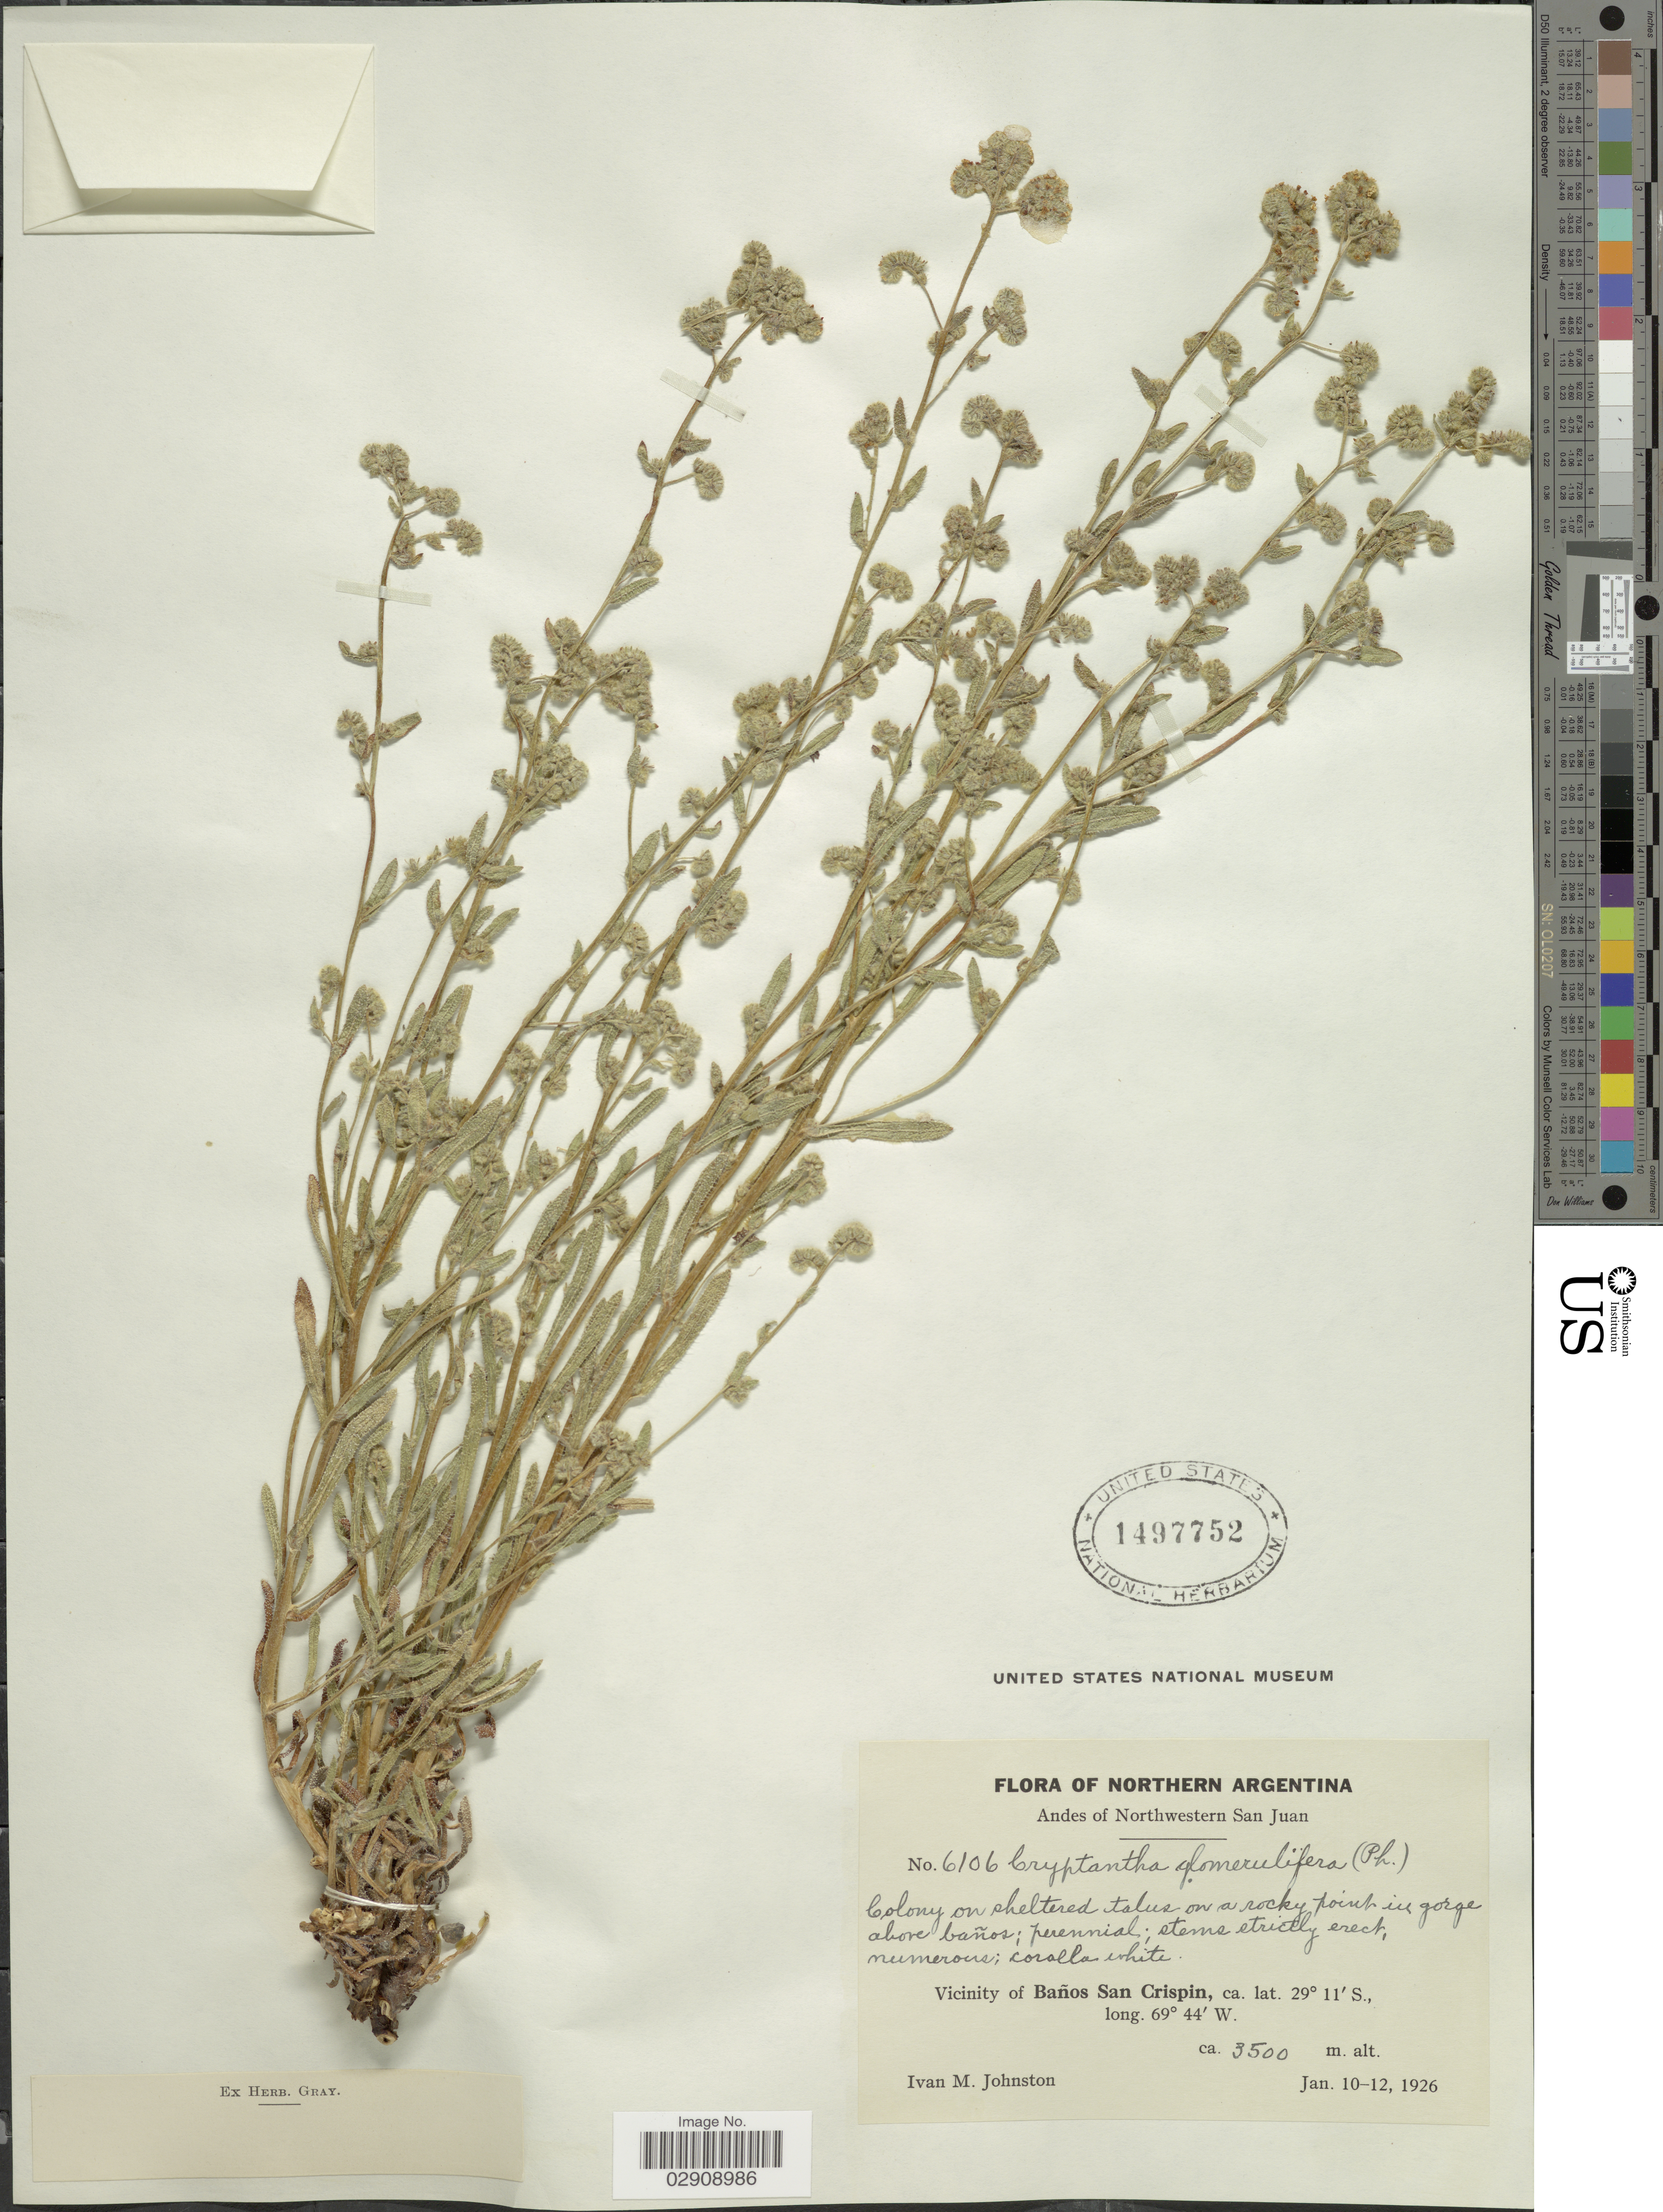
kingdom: Plantae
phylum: Tracheophyta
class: Magnoliopsida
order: Boraginales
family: Boraginaceae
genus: Cryptantha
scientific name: Cryptantha glomerulifera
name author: (Phil.) I.M. Johnst.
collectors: I.M. Johnston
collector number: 6106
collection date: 1926-01-10/1926-01-12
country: Argentina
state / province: San Juan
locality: Vicinity of Baños San Crispin. Andes of Northwestern San Juan. Northern Argentina.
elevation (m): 3500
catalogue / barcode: US 1497752